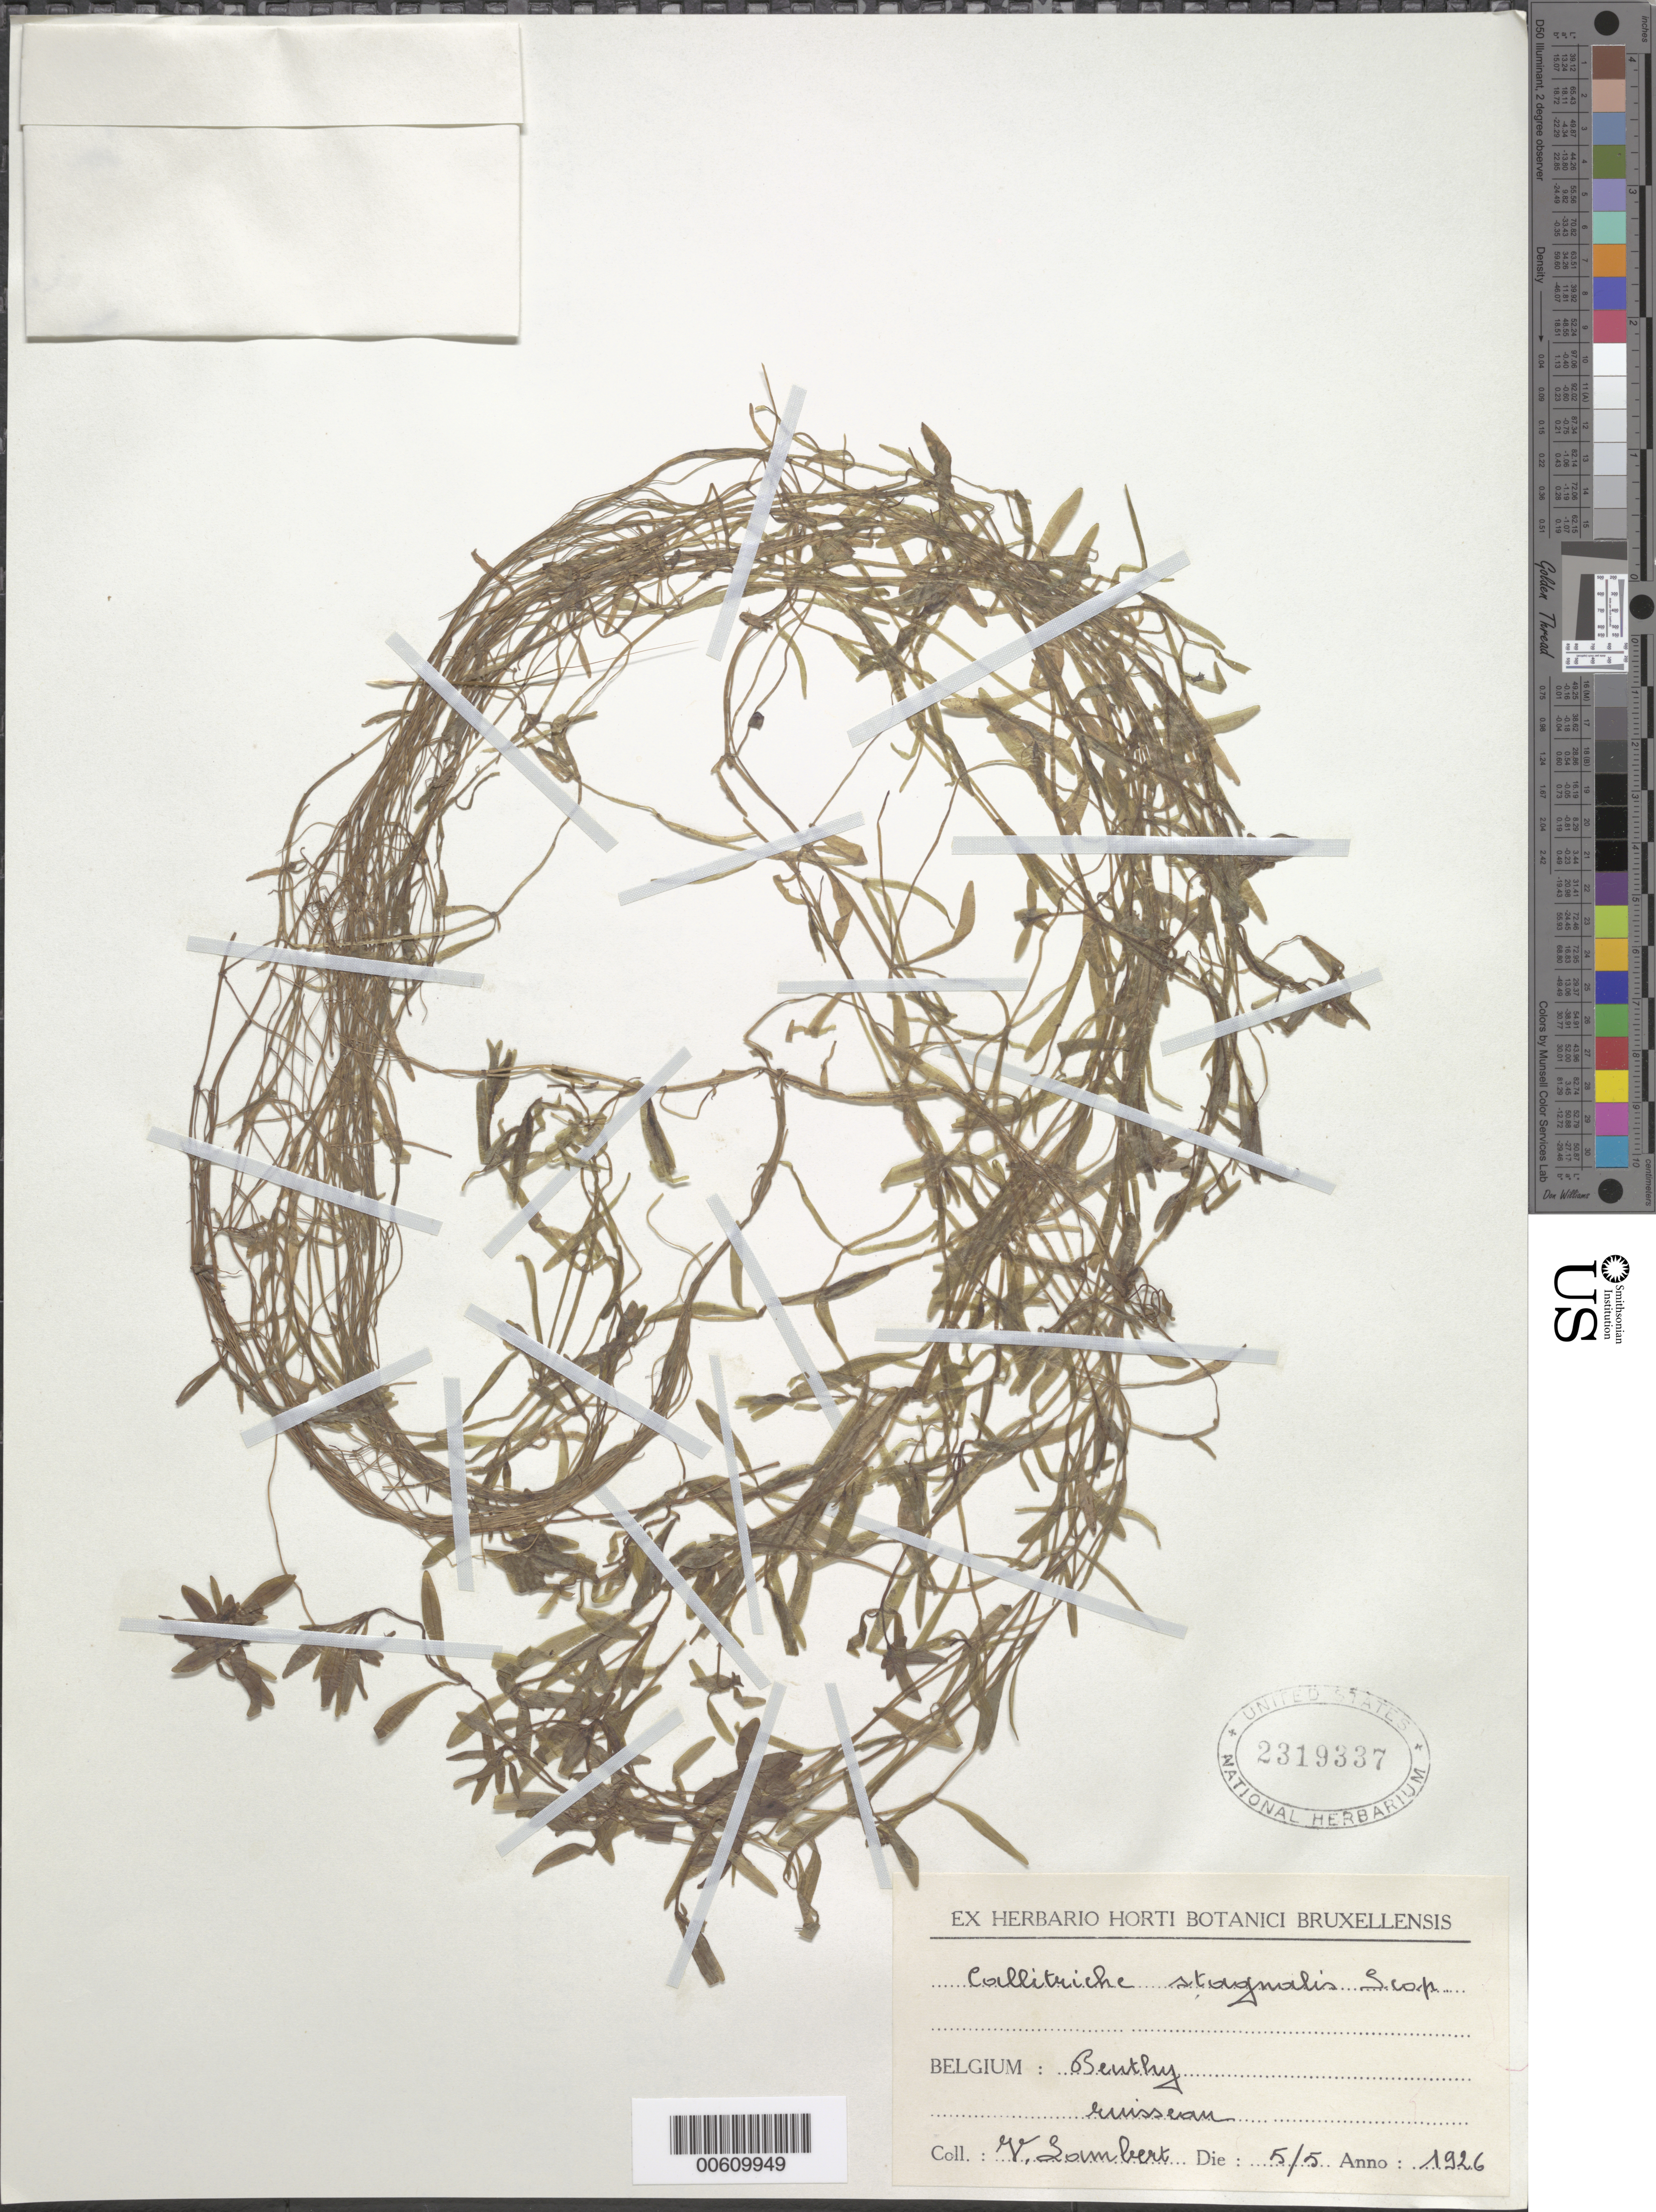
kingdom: Plantae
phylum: Tracheophyta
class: Magnoliopsida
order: Lamiales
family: Plantaginaceae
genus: Callitriche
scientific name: Callitriche hamulata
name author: Kütz. ex W.D.J. Koch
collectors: V. Lambert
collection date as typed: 05 May 1926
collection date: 1926-05-05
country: Belgium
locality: Benthy, Ruisseau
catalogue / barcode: US 2319337